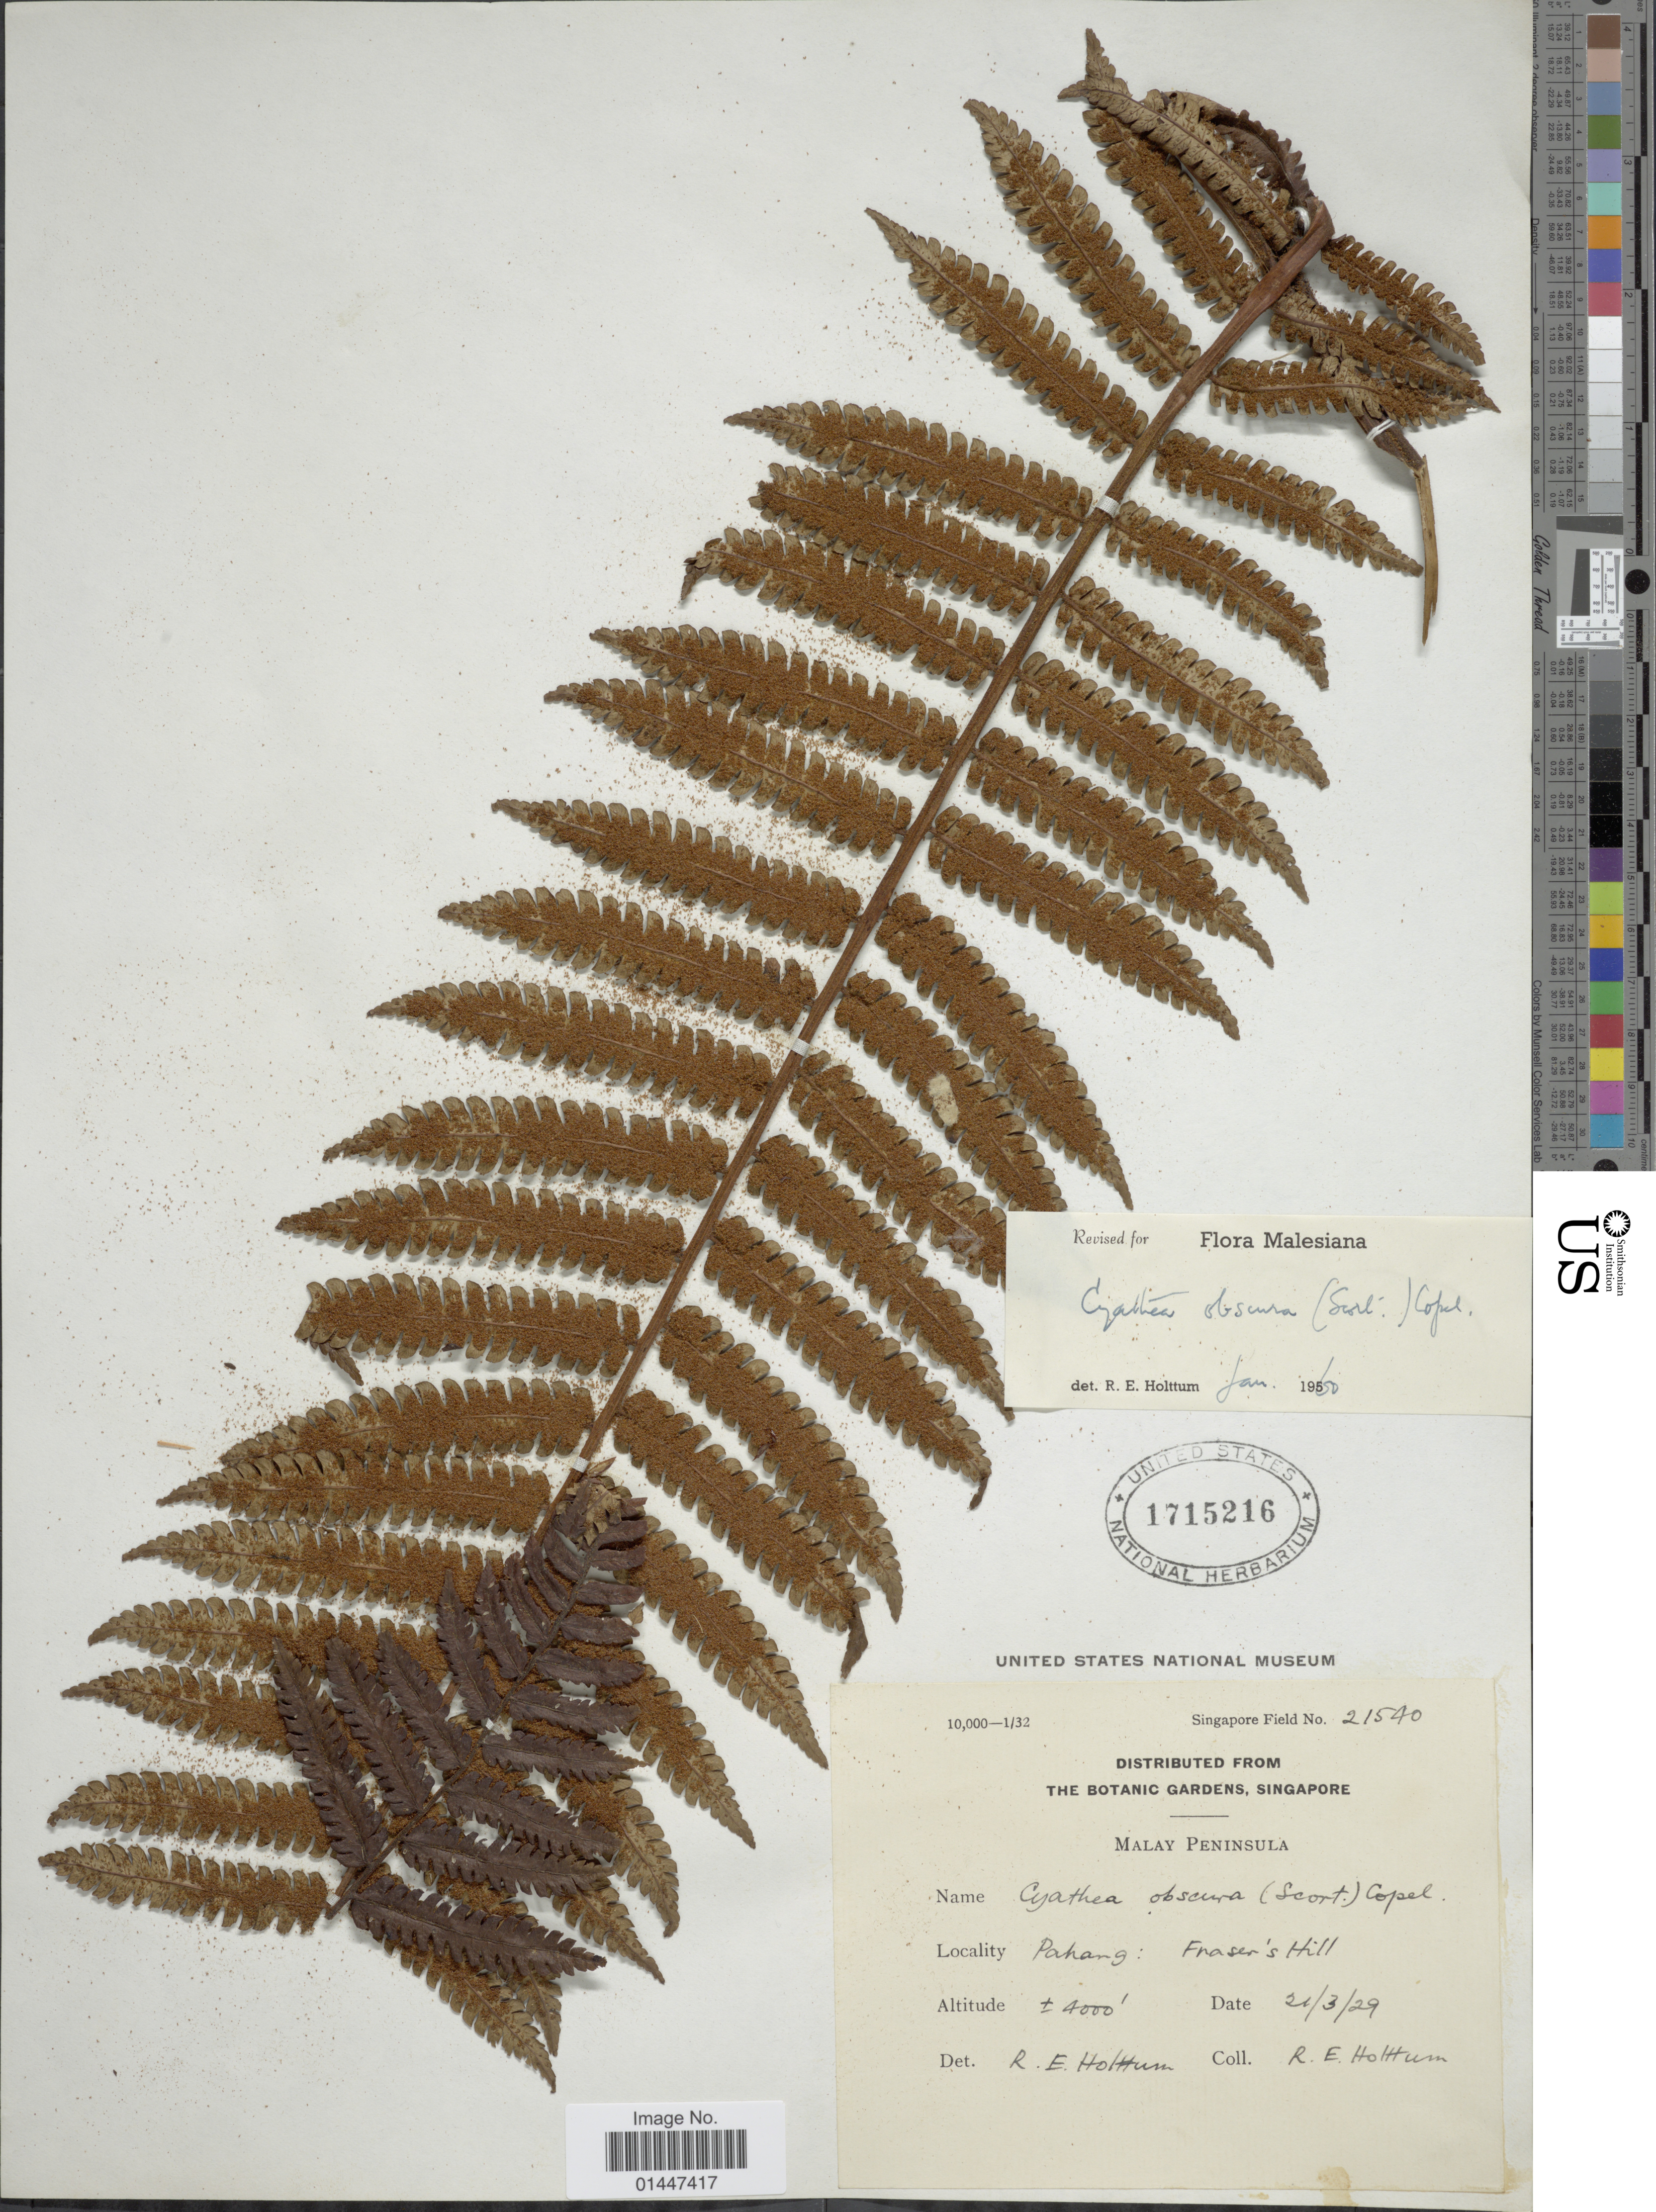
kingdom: Plantae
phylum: Tracheophyta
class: Polypodiopsida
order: Cyatheales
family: Cyatheaceae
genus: Sphaeropteris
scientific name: Sphaeropteris obscura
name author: (Scort.) R.M. Tryon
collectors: R. E. Holttum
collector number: Singapore Field 21540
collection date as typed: Transcribed d/m/y: 21/3/29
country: Malaysia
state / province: Pahang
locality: Malay Peninsula. Pahang: Frasers Hill.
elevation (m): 1219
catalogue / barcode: US 1715216